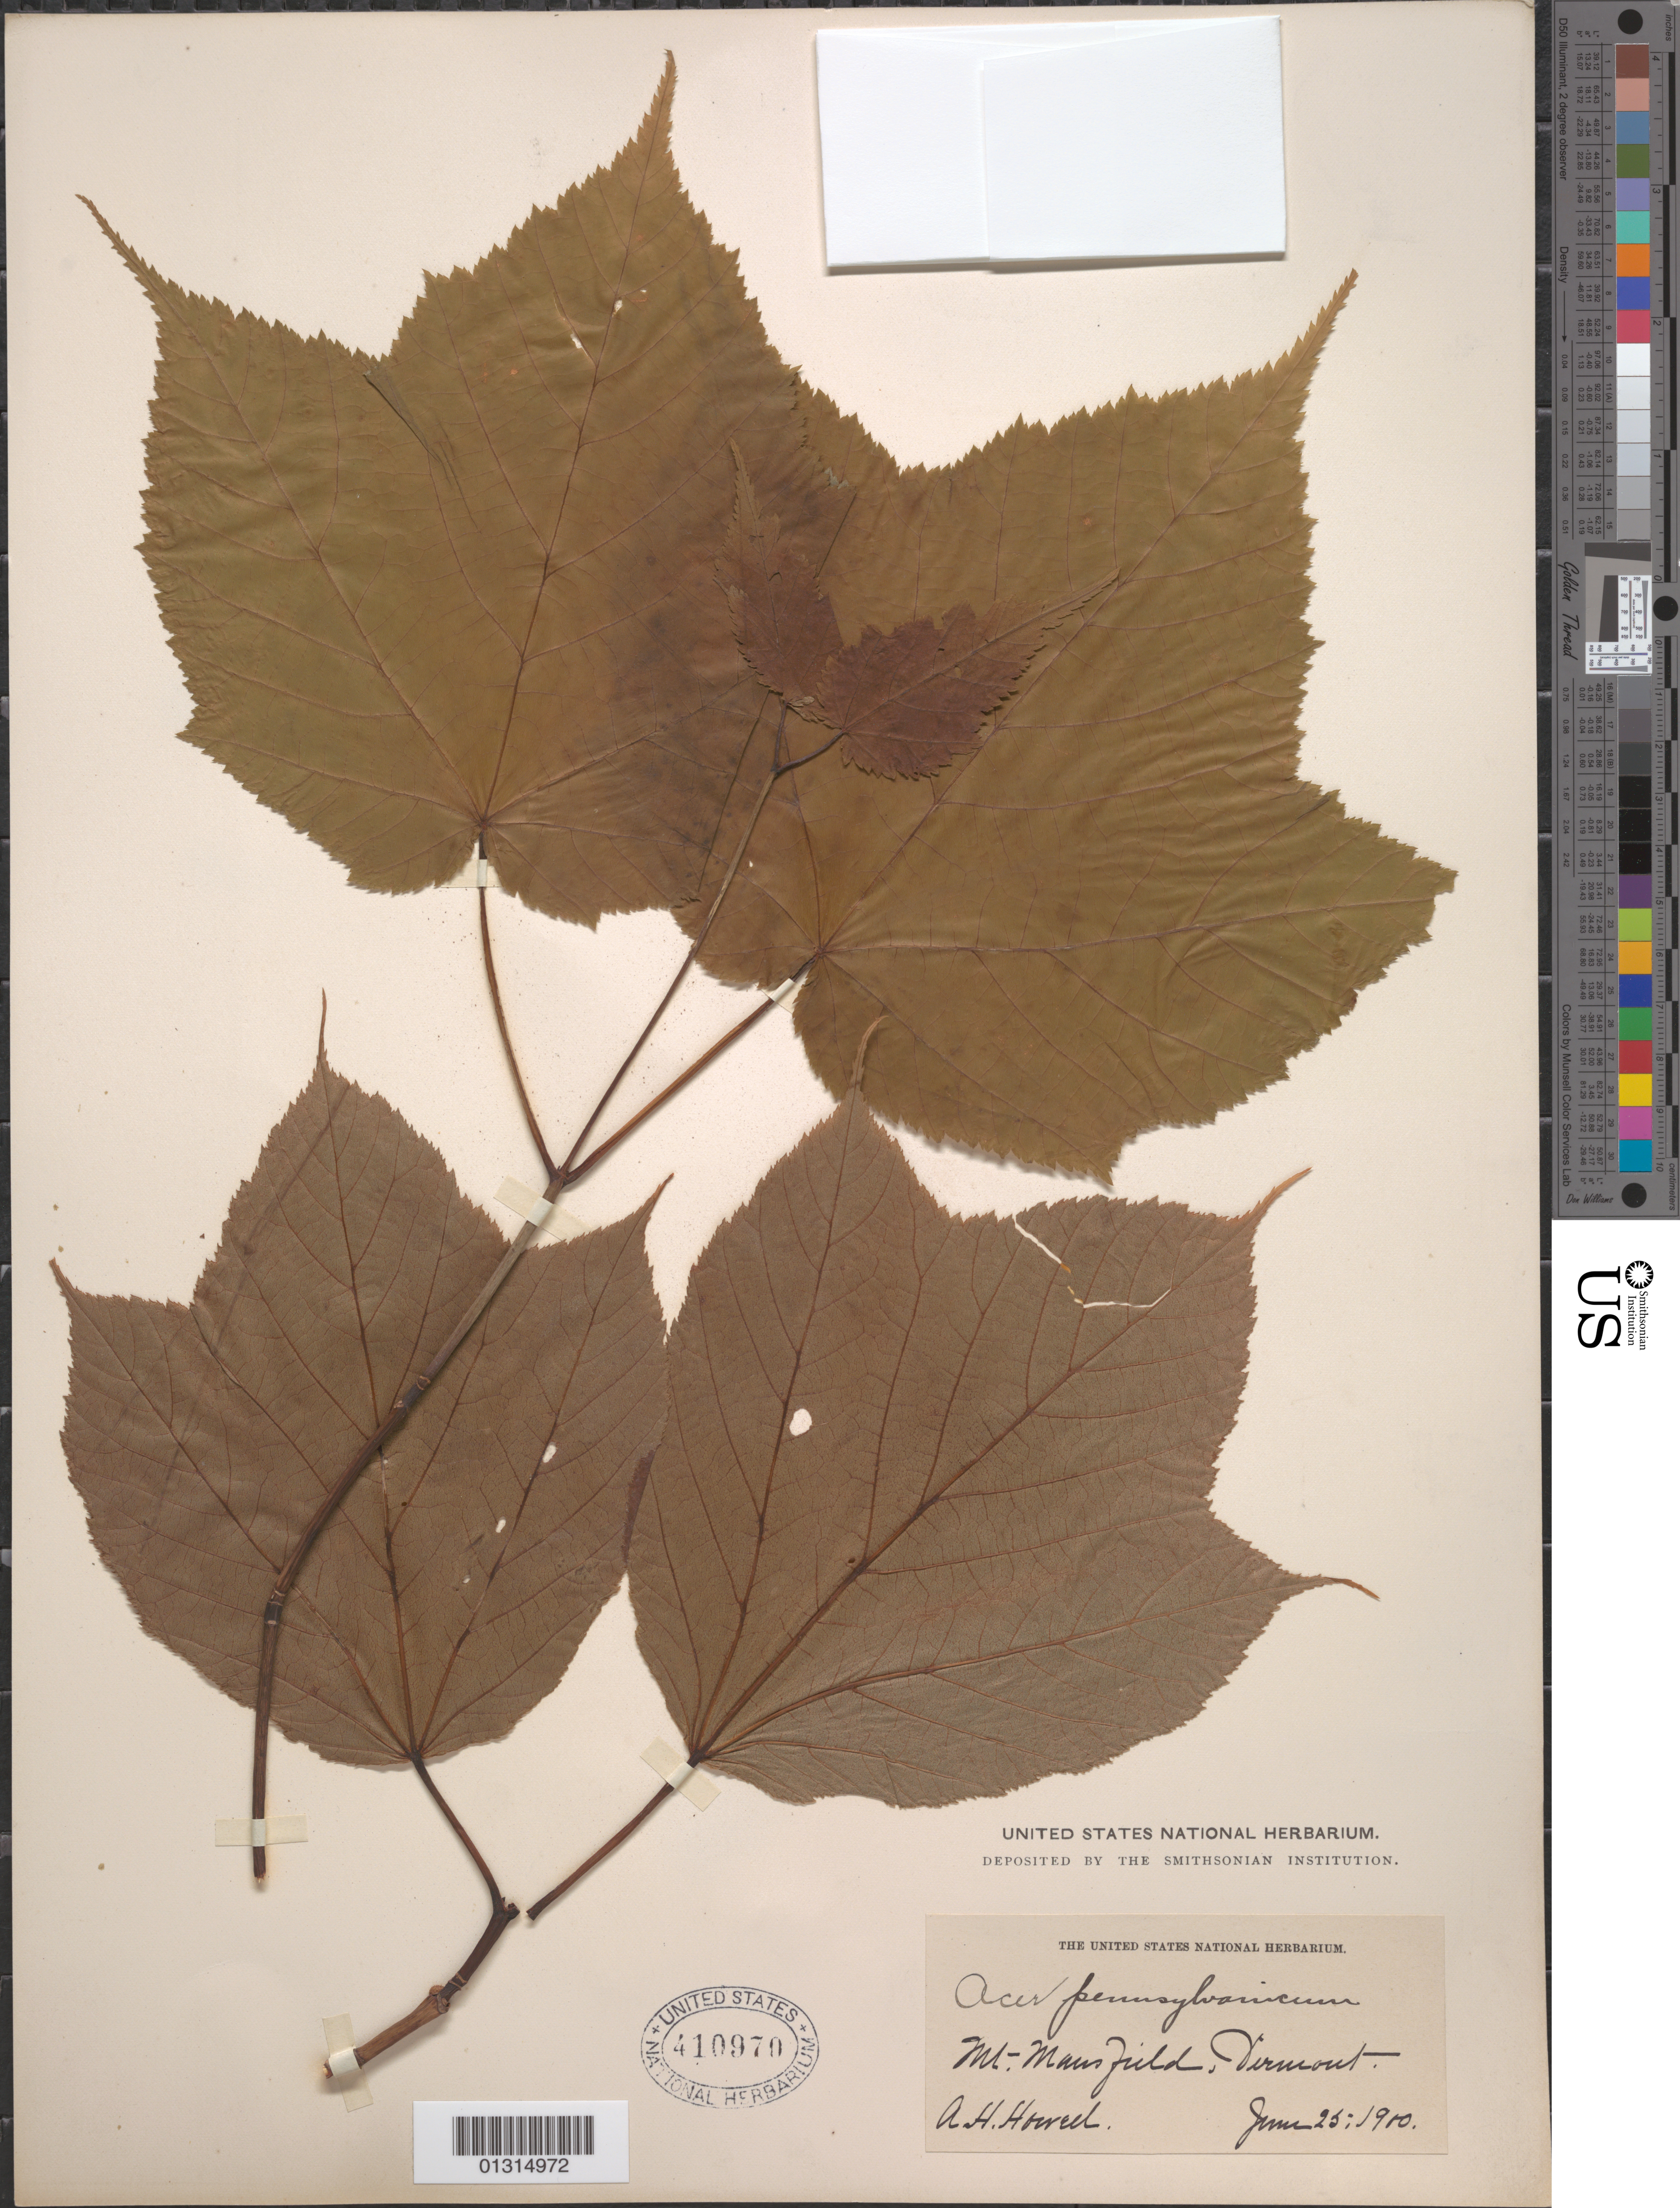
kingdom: Plantae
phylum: Tracheophyta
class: Magnoliopsida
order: Sapindales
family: Sapindaceae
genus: Acer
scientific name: Acer pensylvanicum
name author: L.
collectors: A. H. Howell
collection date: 1900-06-25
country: United States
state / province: Vermont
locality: Mt. Mansfield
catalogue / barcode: US 410970